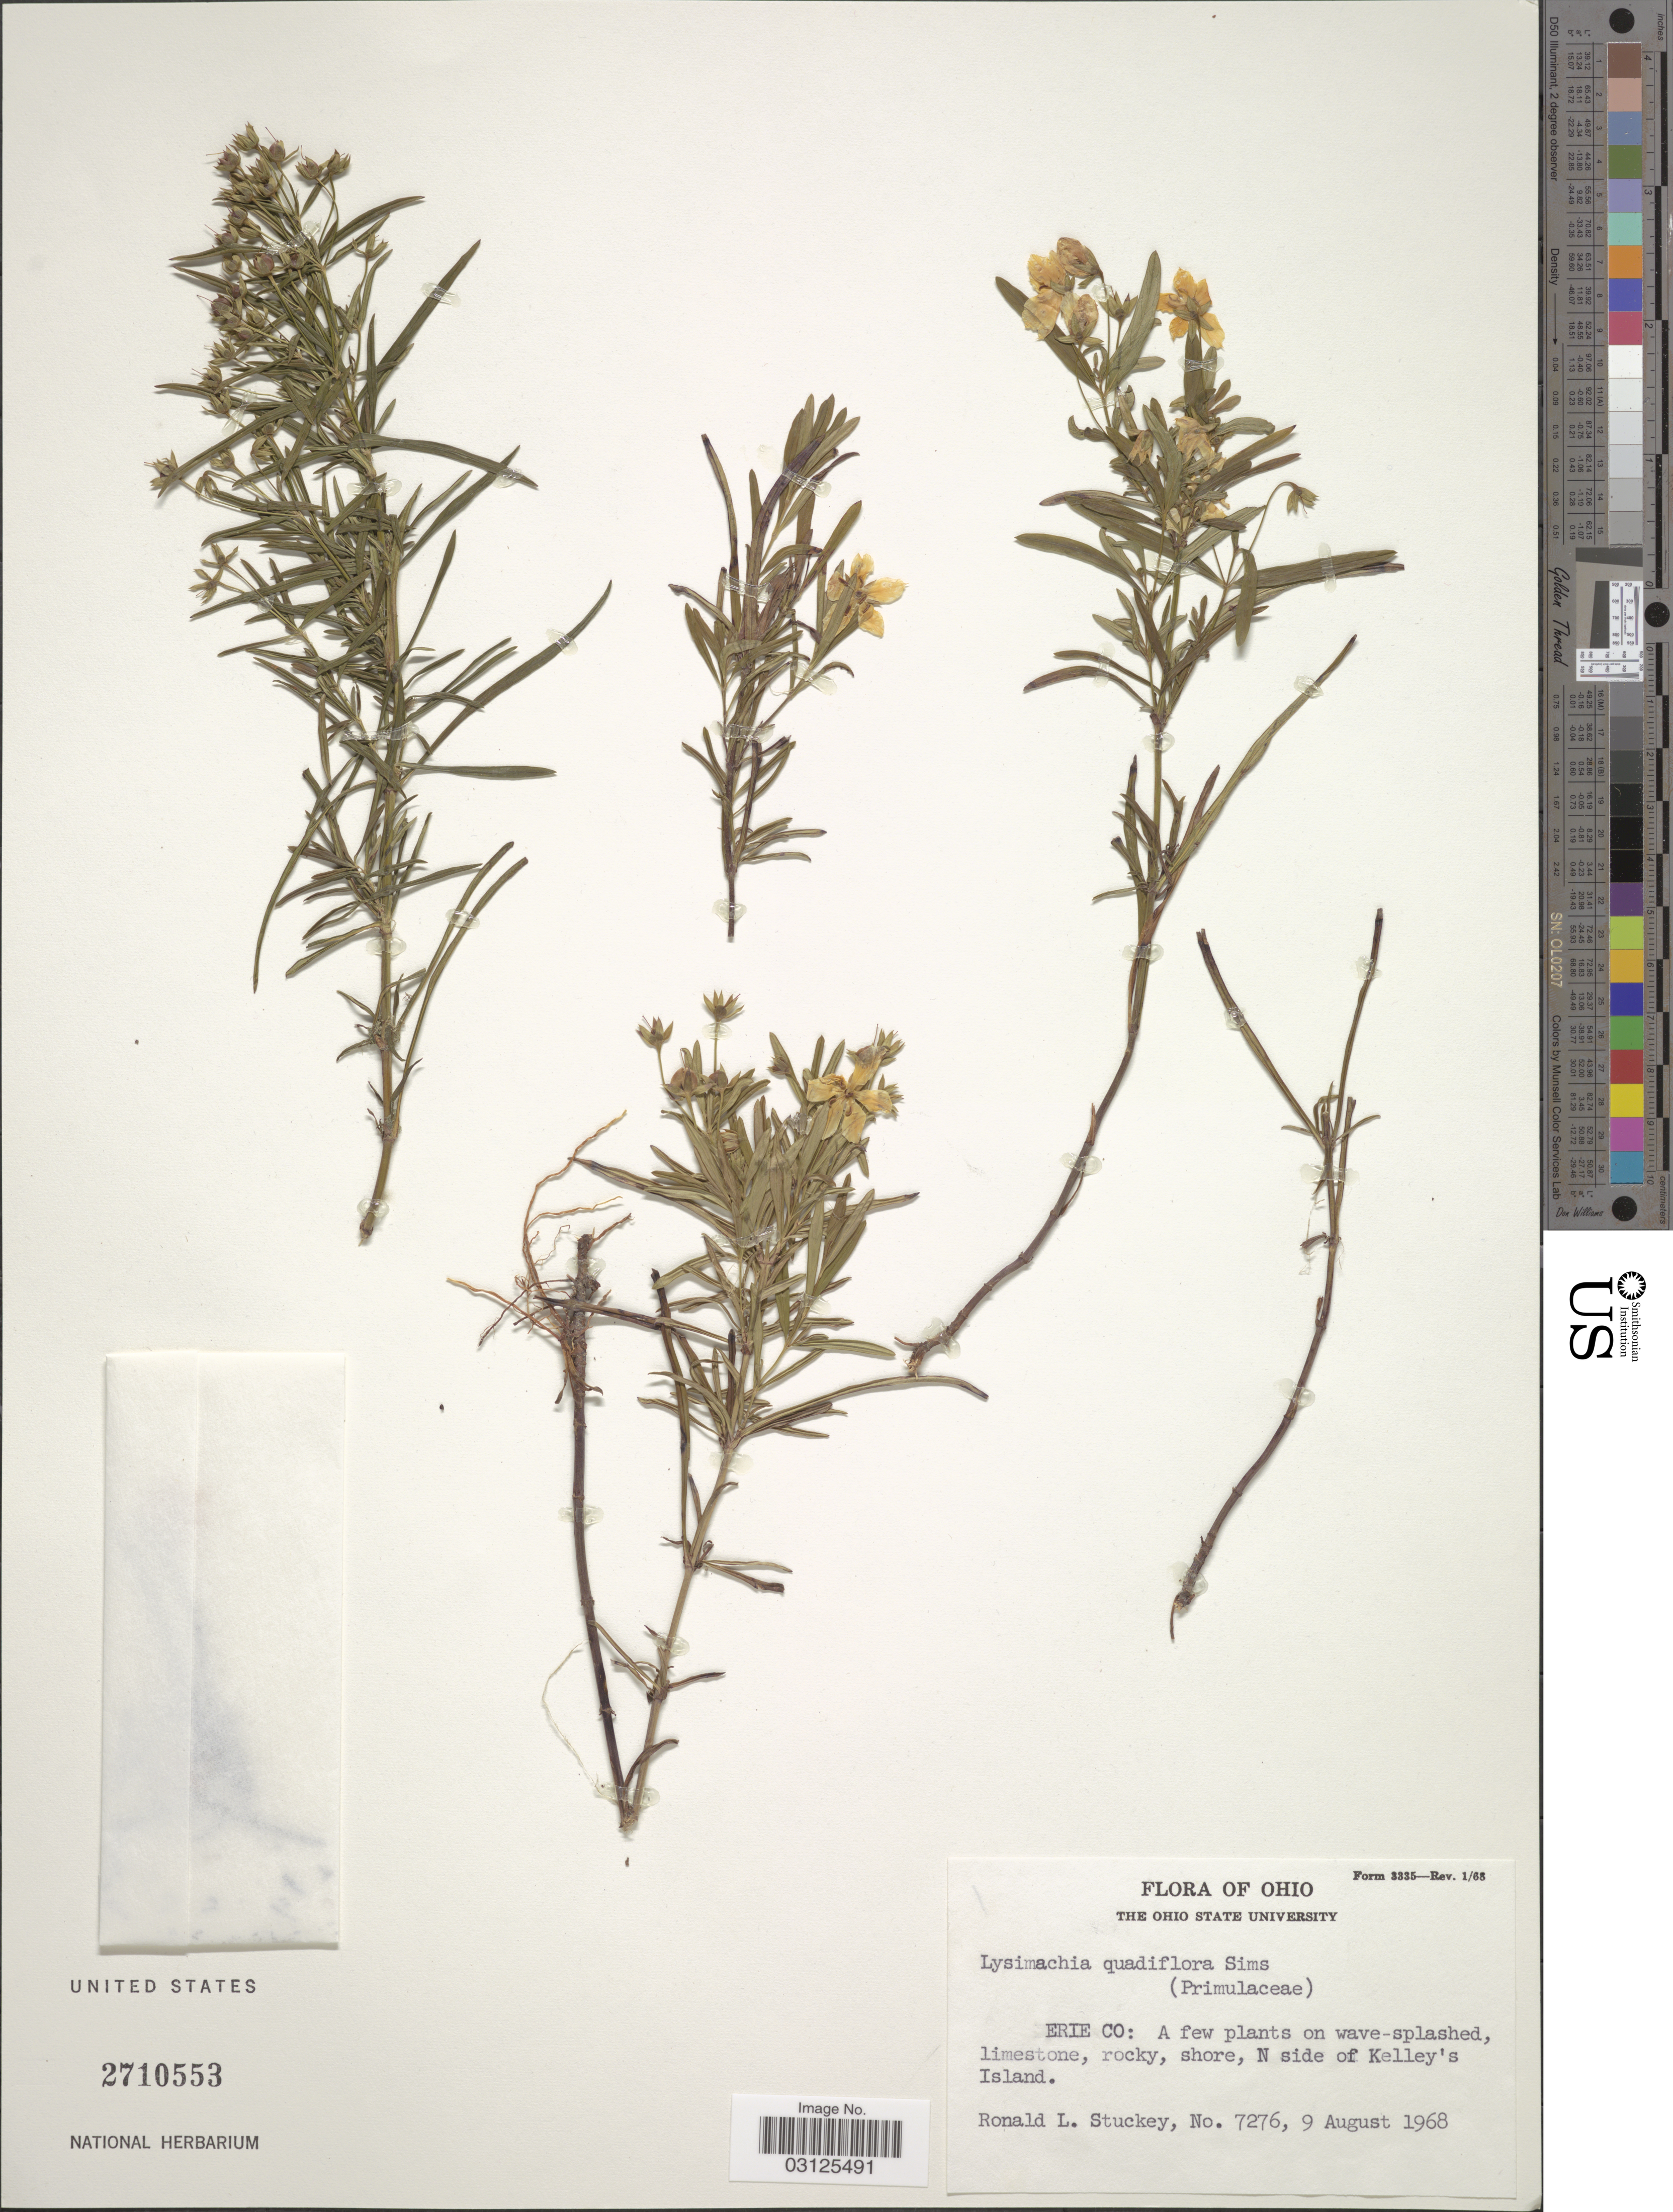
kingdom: Plantae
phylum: Tracheophyta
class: Magnoliopsida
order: Ericales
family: Primulaceae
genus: Steironema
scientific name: Steironema quadriflorum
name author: (Sims) Hitchc.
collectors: R. L. Stuckey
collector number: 7276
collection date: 1968-08-09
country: United States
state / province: Ohio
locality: Erie Co.: N side of Kelley's Island.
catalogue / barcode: US 2710553